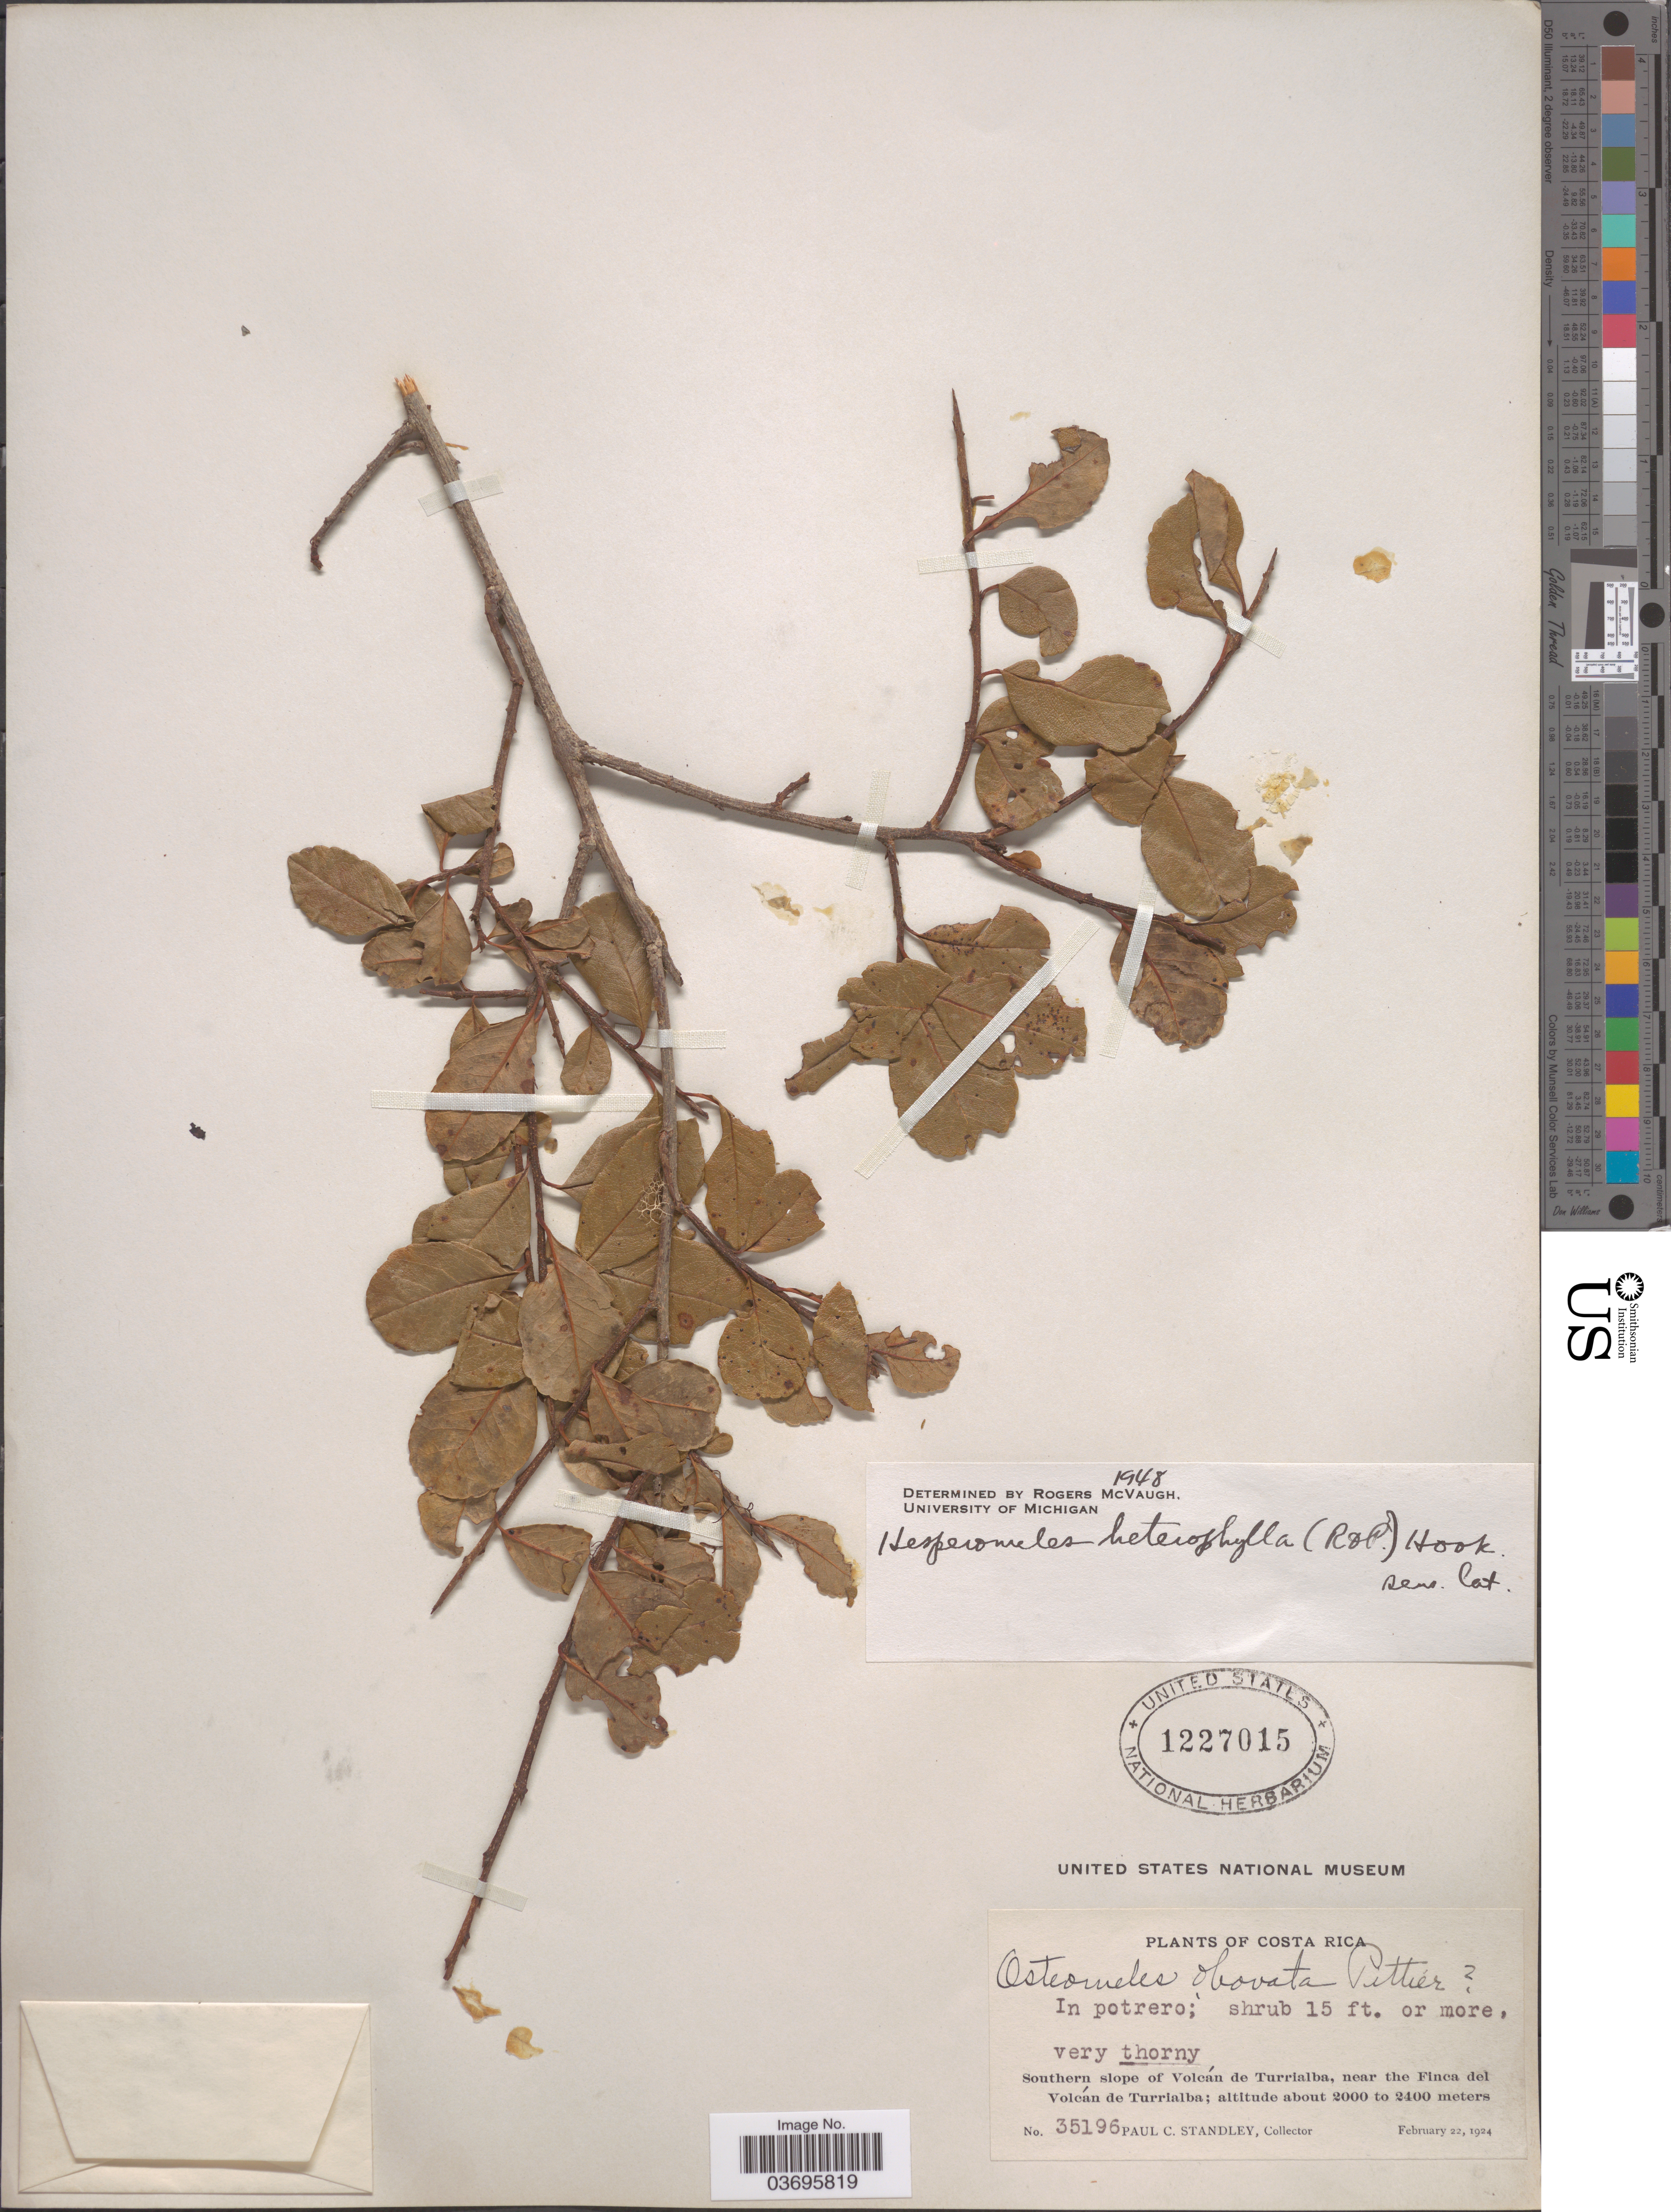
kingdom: Plantae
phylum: Tracheophyta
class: Magnoliopsida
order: Rosales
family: Rosaceae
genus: Hesperomeles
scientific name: Hesperomeles heterophylla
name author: (Ruiz & Pav.) Hook.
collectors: P. C. Standley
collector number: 35196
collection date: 1924-02-22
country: Costa Rica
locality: Southern slope of Volcán de Turrialba, near the Finca del Volcán de Turrialba.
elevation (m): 2000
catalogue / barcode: US 1227015